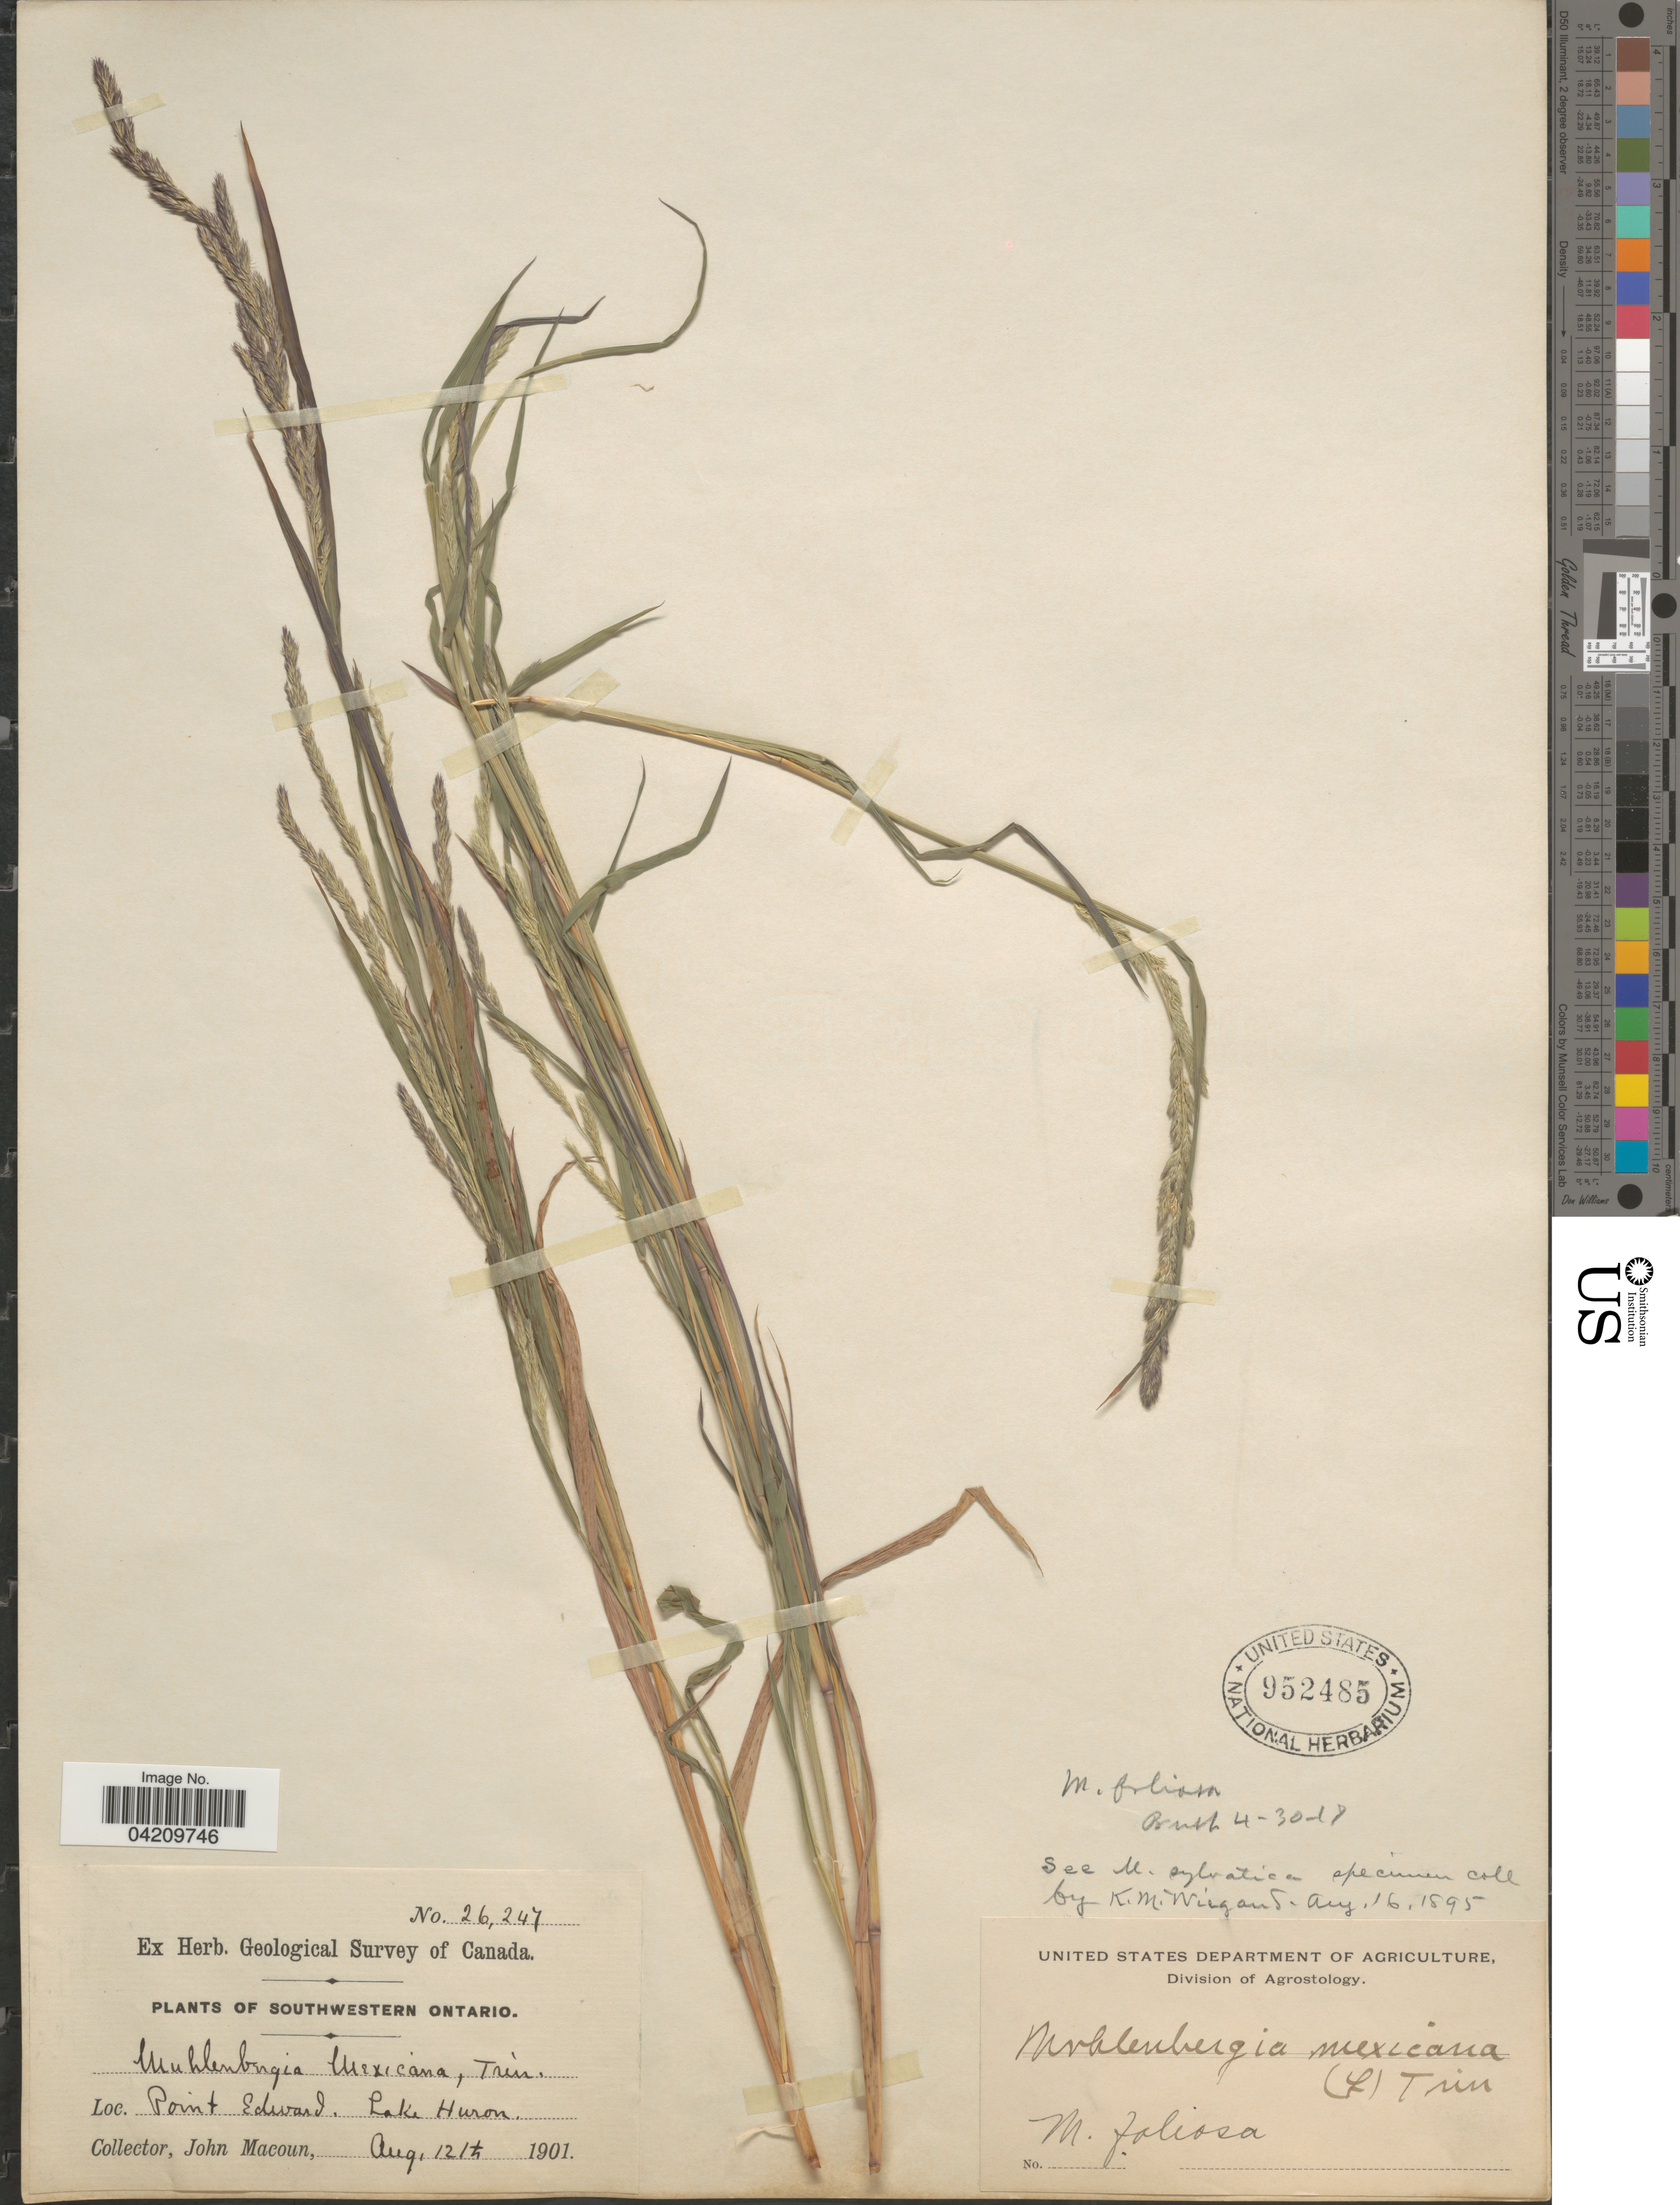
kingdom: Plantae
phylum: Tracheophyta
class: Liliopsida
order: Poales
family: Poaceae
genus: Muhlenbergia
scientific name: Muhlenbergia mexicana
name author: (L.) Trin.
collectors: J. Macoun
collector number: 26247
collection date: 1901-08-12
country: Canada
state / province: Ontario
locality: Geological Survey of Canada. Southwestern Ontario. Point Edward. Lake Huron.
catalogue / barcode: US 952485